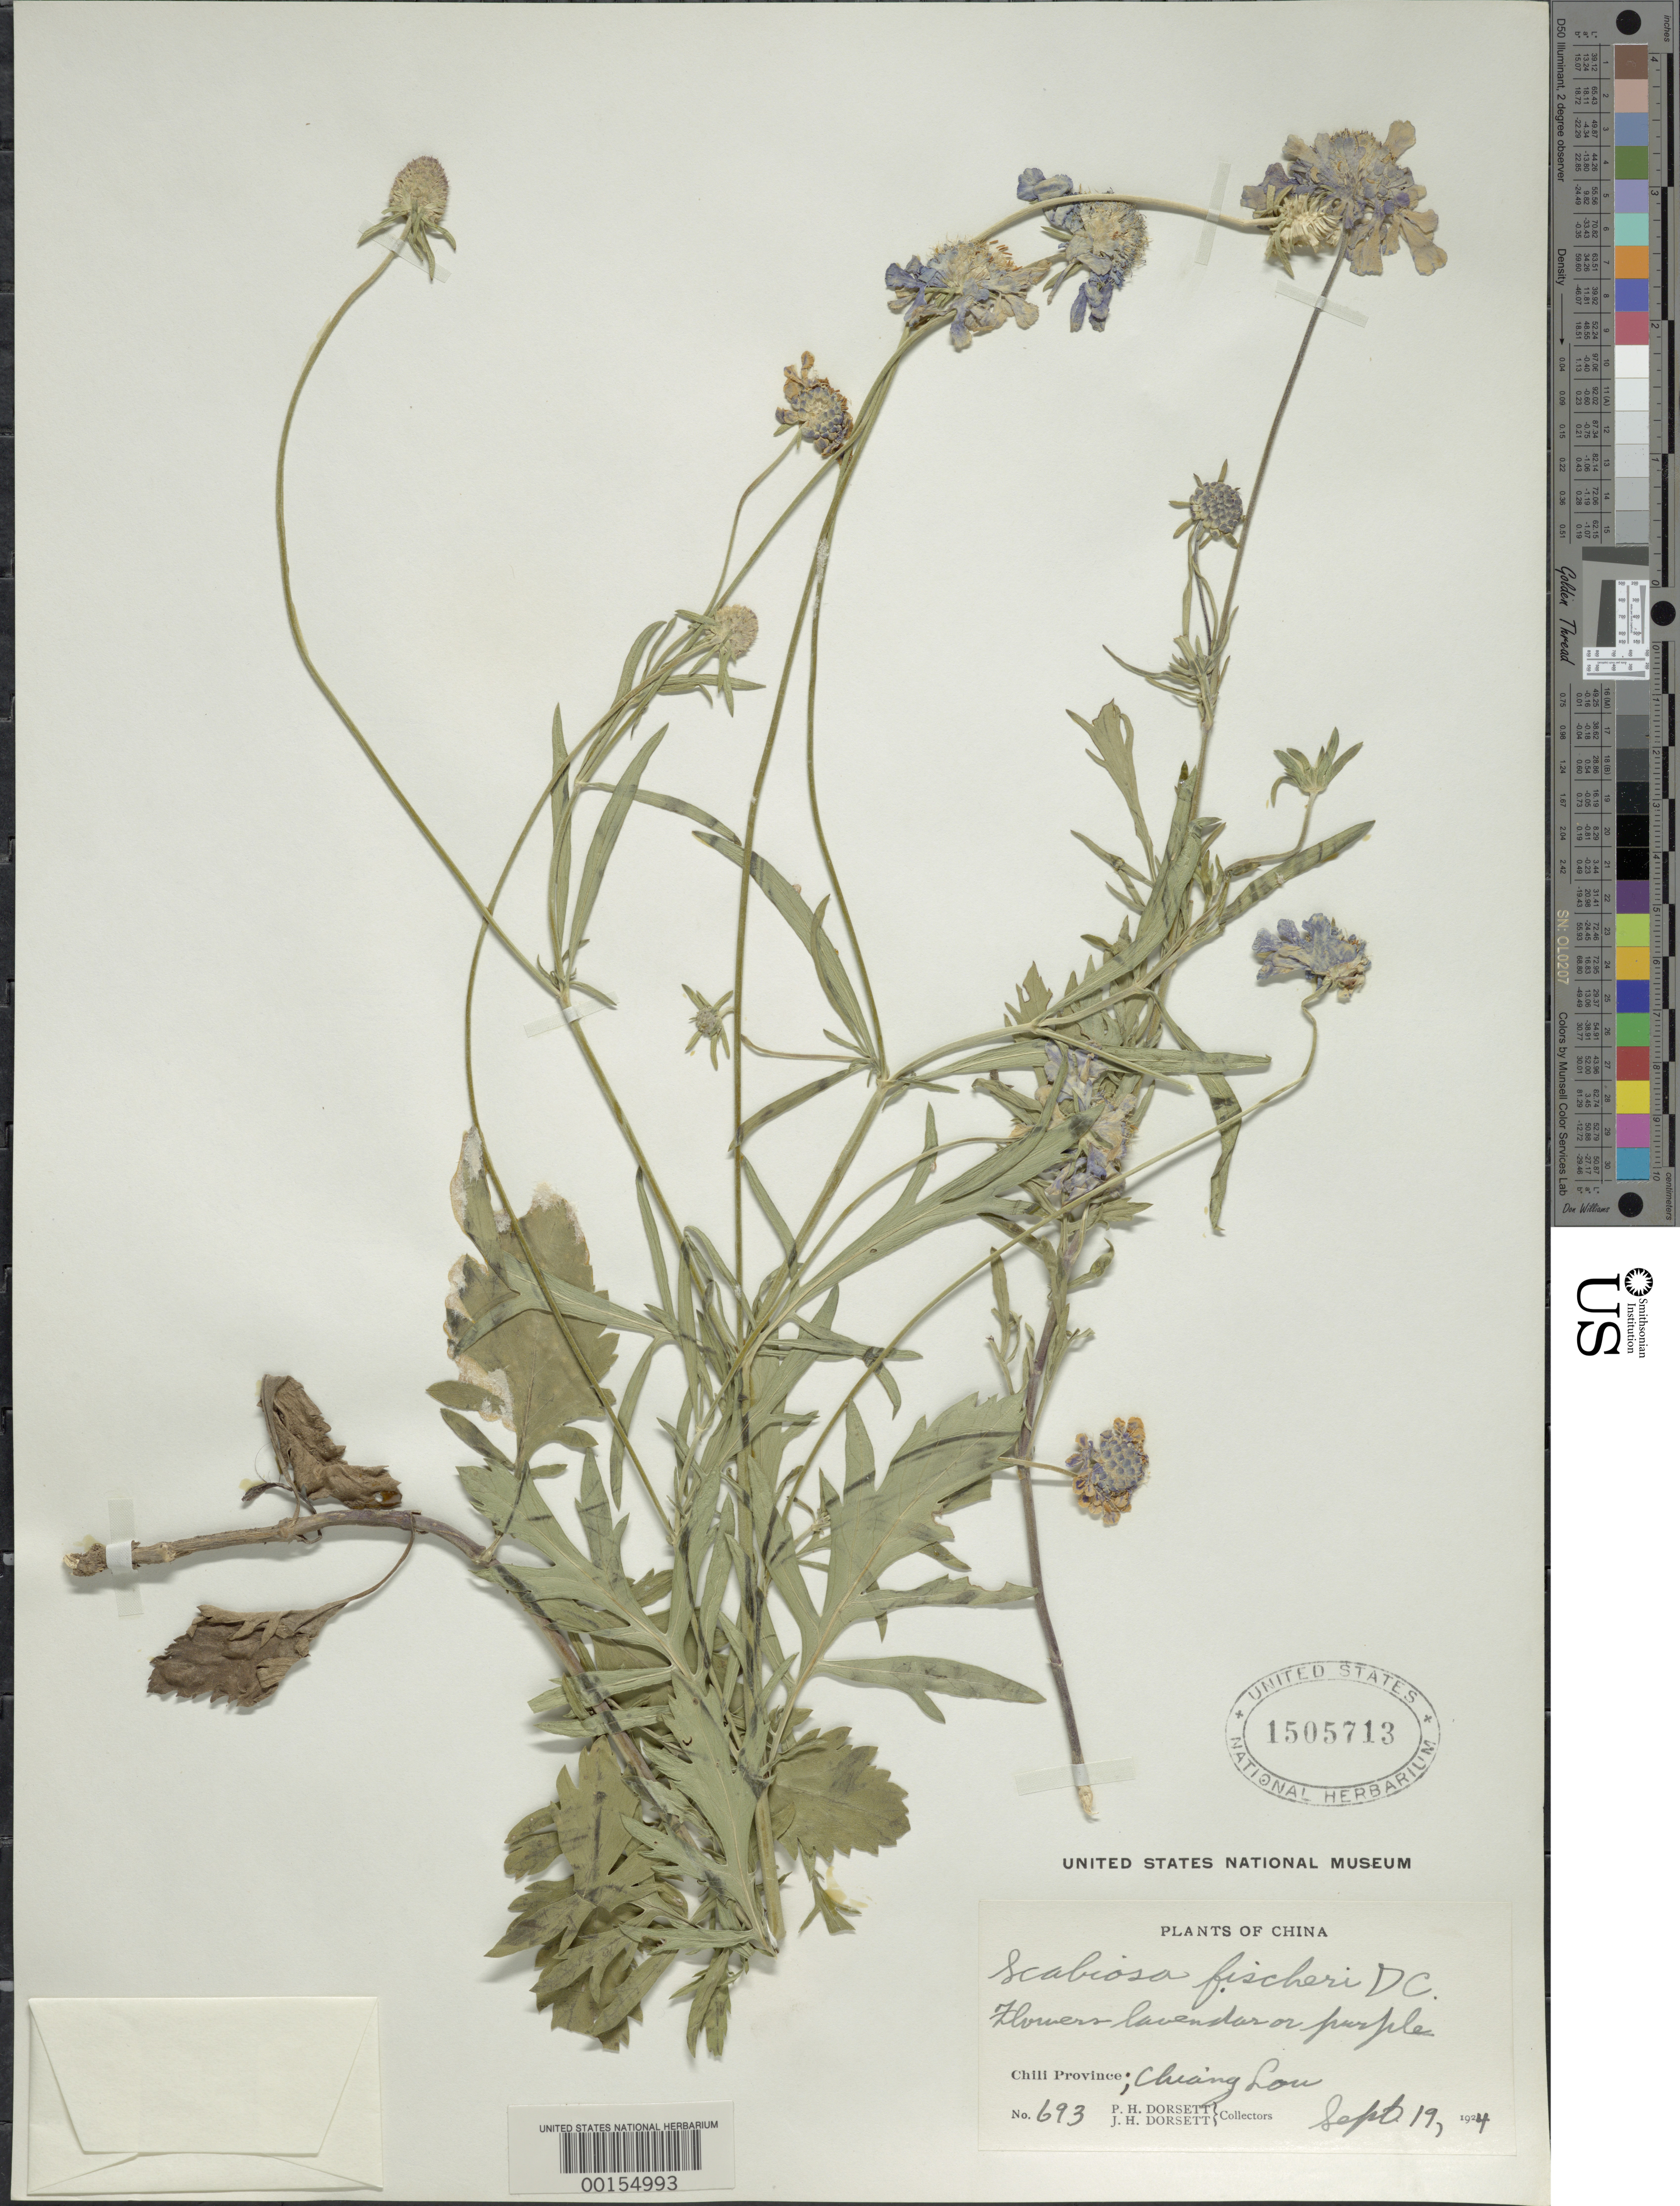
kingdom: Plantae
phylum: Tracheophyta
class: Magnoliopsida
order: Dipsacales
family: Caprifoliaceae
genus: Scabiosa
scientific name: Scabiosa fischerii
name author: DC.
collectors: P. H. Dorsett & J. Dorsett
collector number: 693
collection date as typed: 19 Sep 1924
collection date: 1924-09-19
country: China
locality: Chili Prov. Chiang Lou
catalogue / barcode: US 1505713